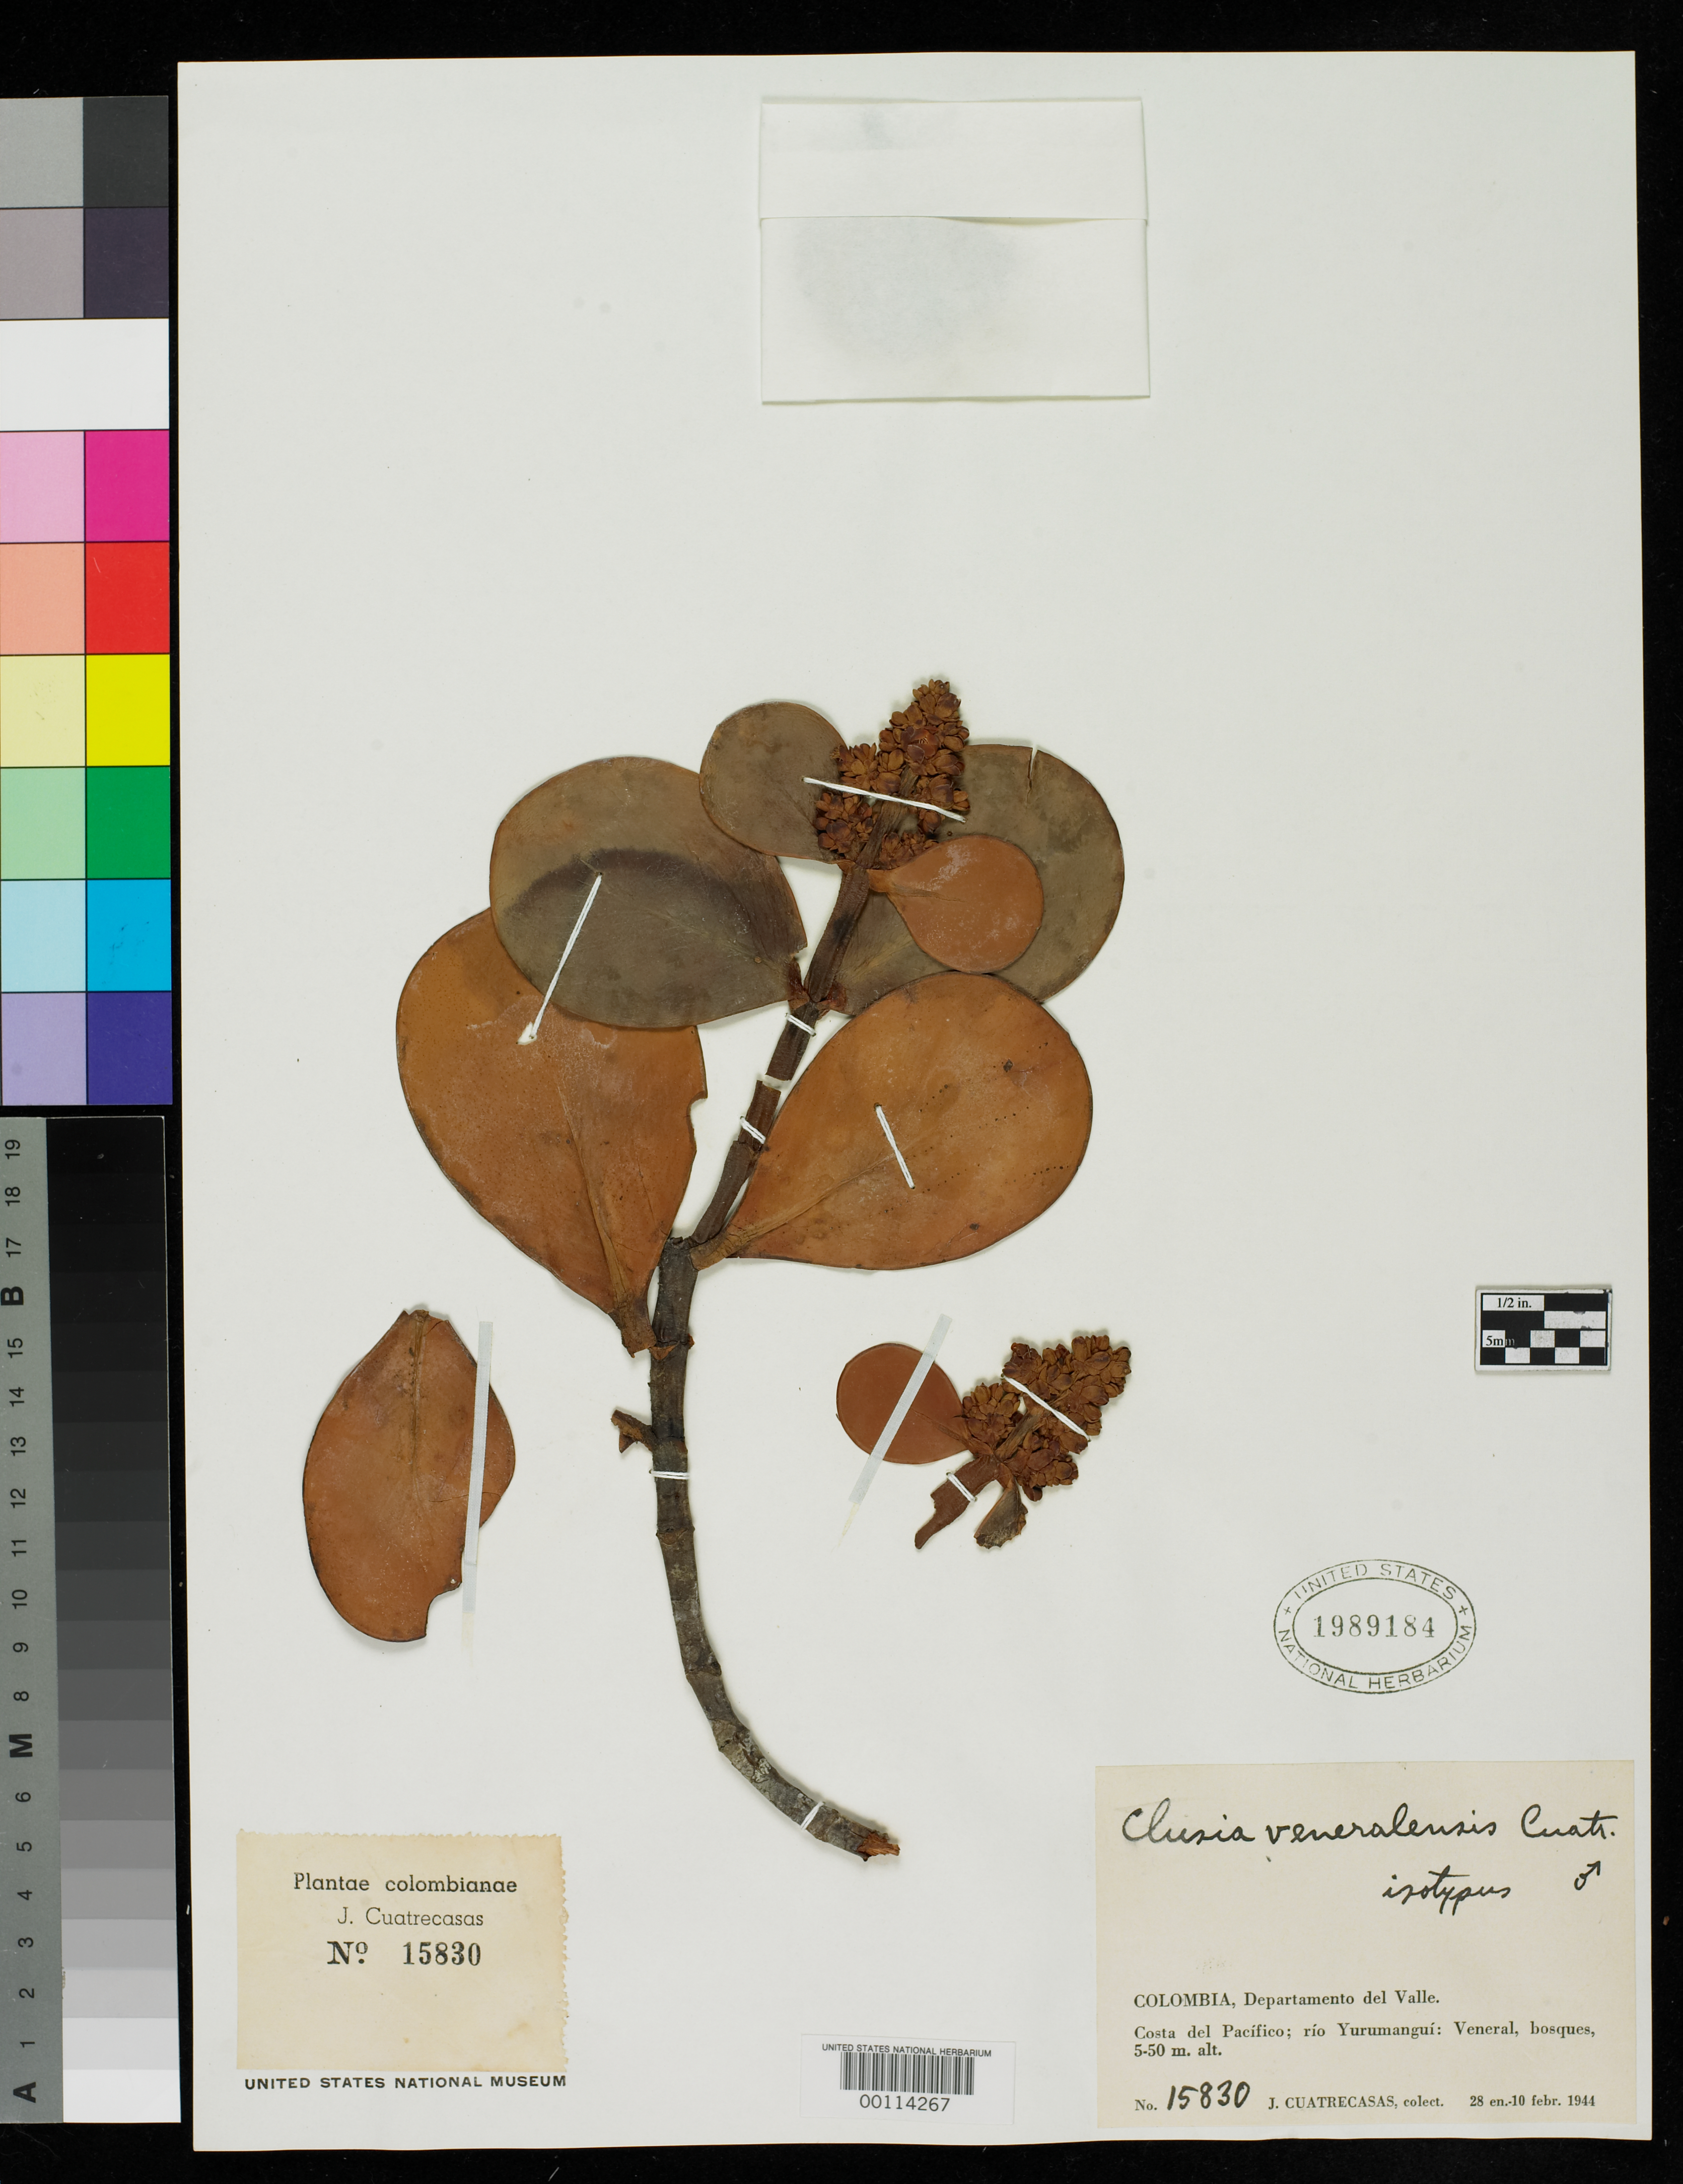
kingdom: Plantae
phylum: Tracheophyta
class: Magnoliopsida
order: Malpighiales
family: Clusiaceae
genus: Clusia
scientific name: Clusia veneralensis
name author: Cuatrec.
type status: Isotype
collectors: J. Cuatrecasas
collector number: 15830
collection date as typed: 10 Feb 1944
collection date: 1944-02-10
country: Colombia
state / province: Valle del Cauca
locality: Veneral.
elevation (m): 5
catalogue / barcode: US 1989184